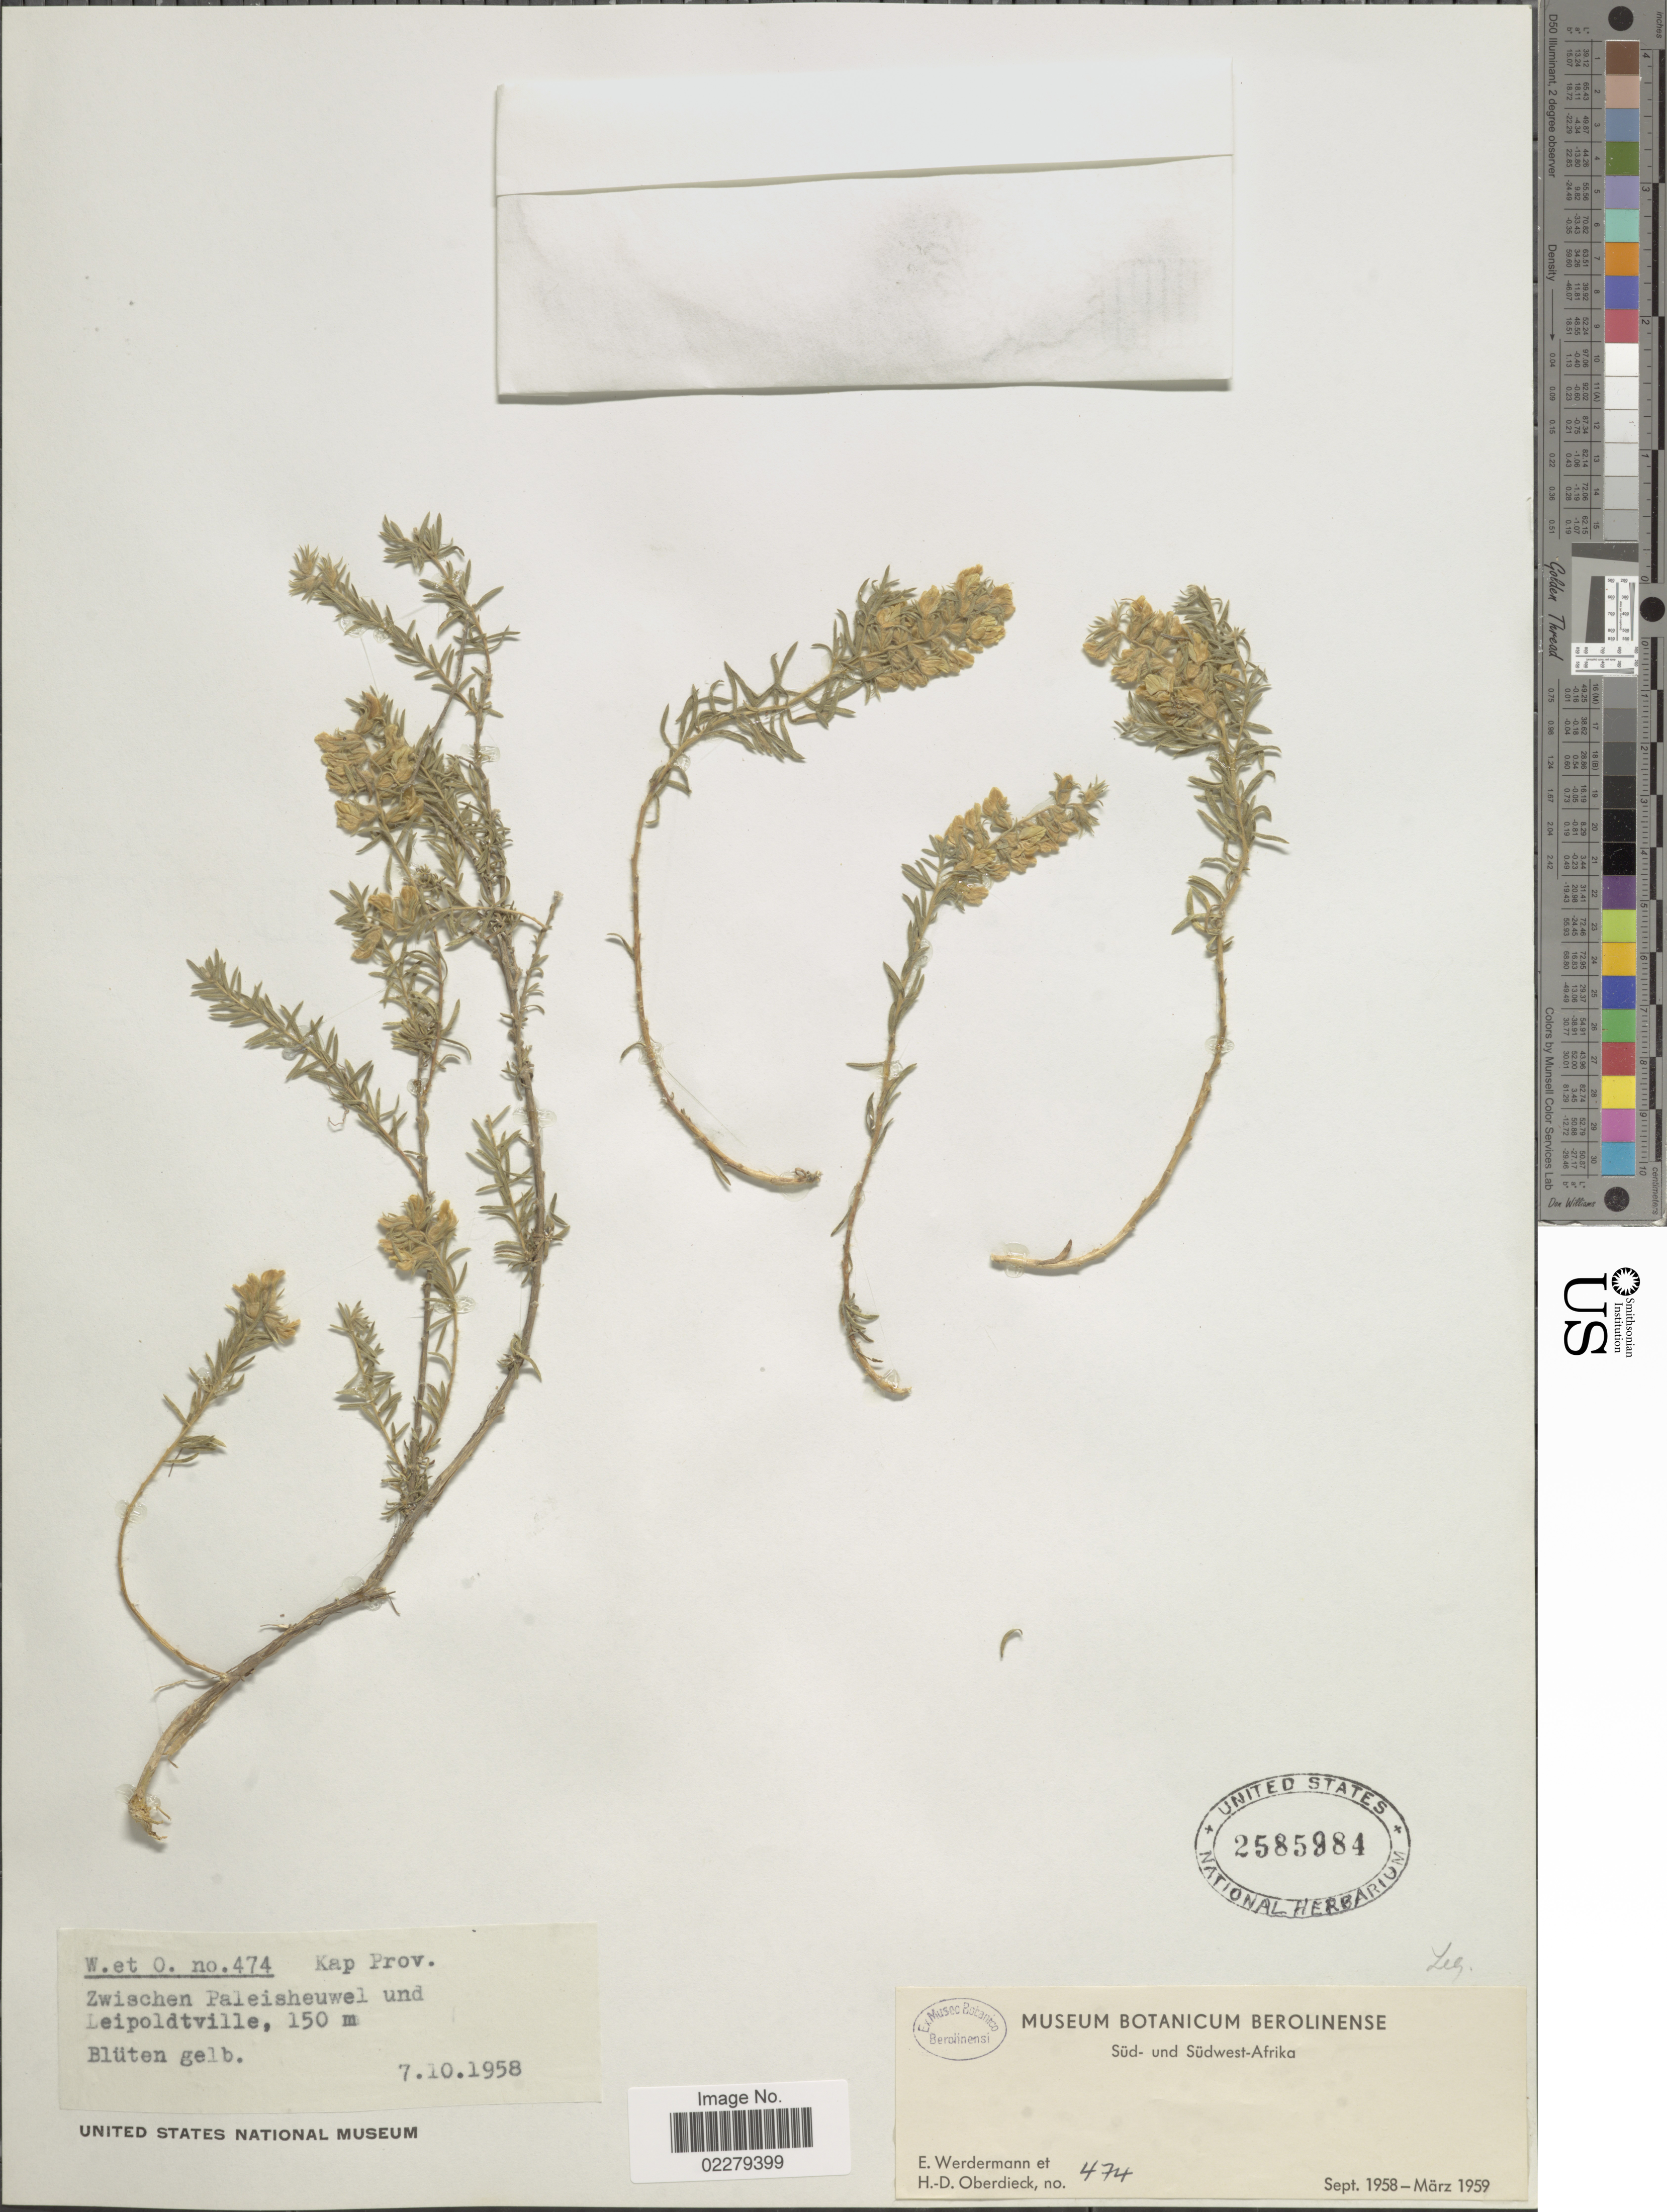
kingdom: Plantae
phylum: Tracheophyta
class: Magnoliopsida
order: Fabales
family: Fabaceae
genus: Aspalathus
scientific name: Aspalathus sp.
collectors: E. Werdermann & H. Oberdieck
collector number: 474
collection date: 1958-10-07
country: South Africa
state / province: Western Cape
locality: Sud- und Sudwest- Afrika. Kap Prov. Zwischen Paleisheuwel und Leipoldtville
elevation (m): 150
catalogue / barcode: US 2585884